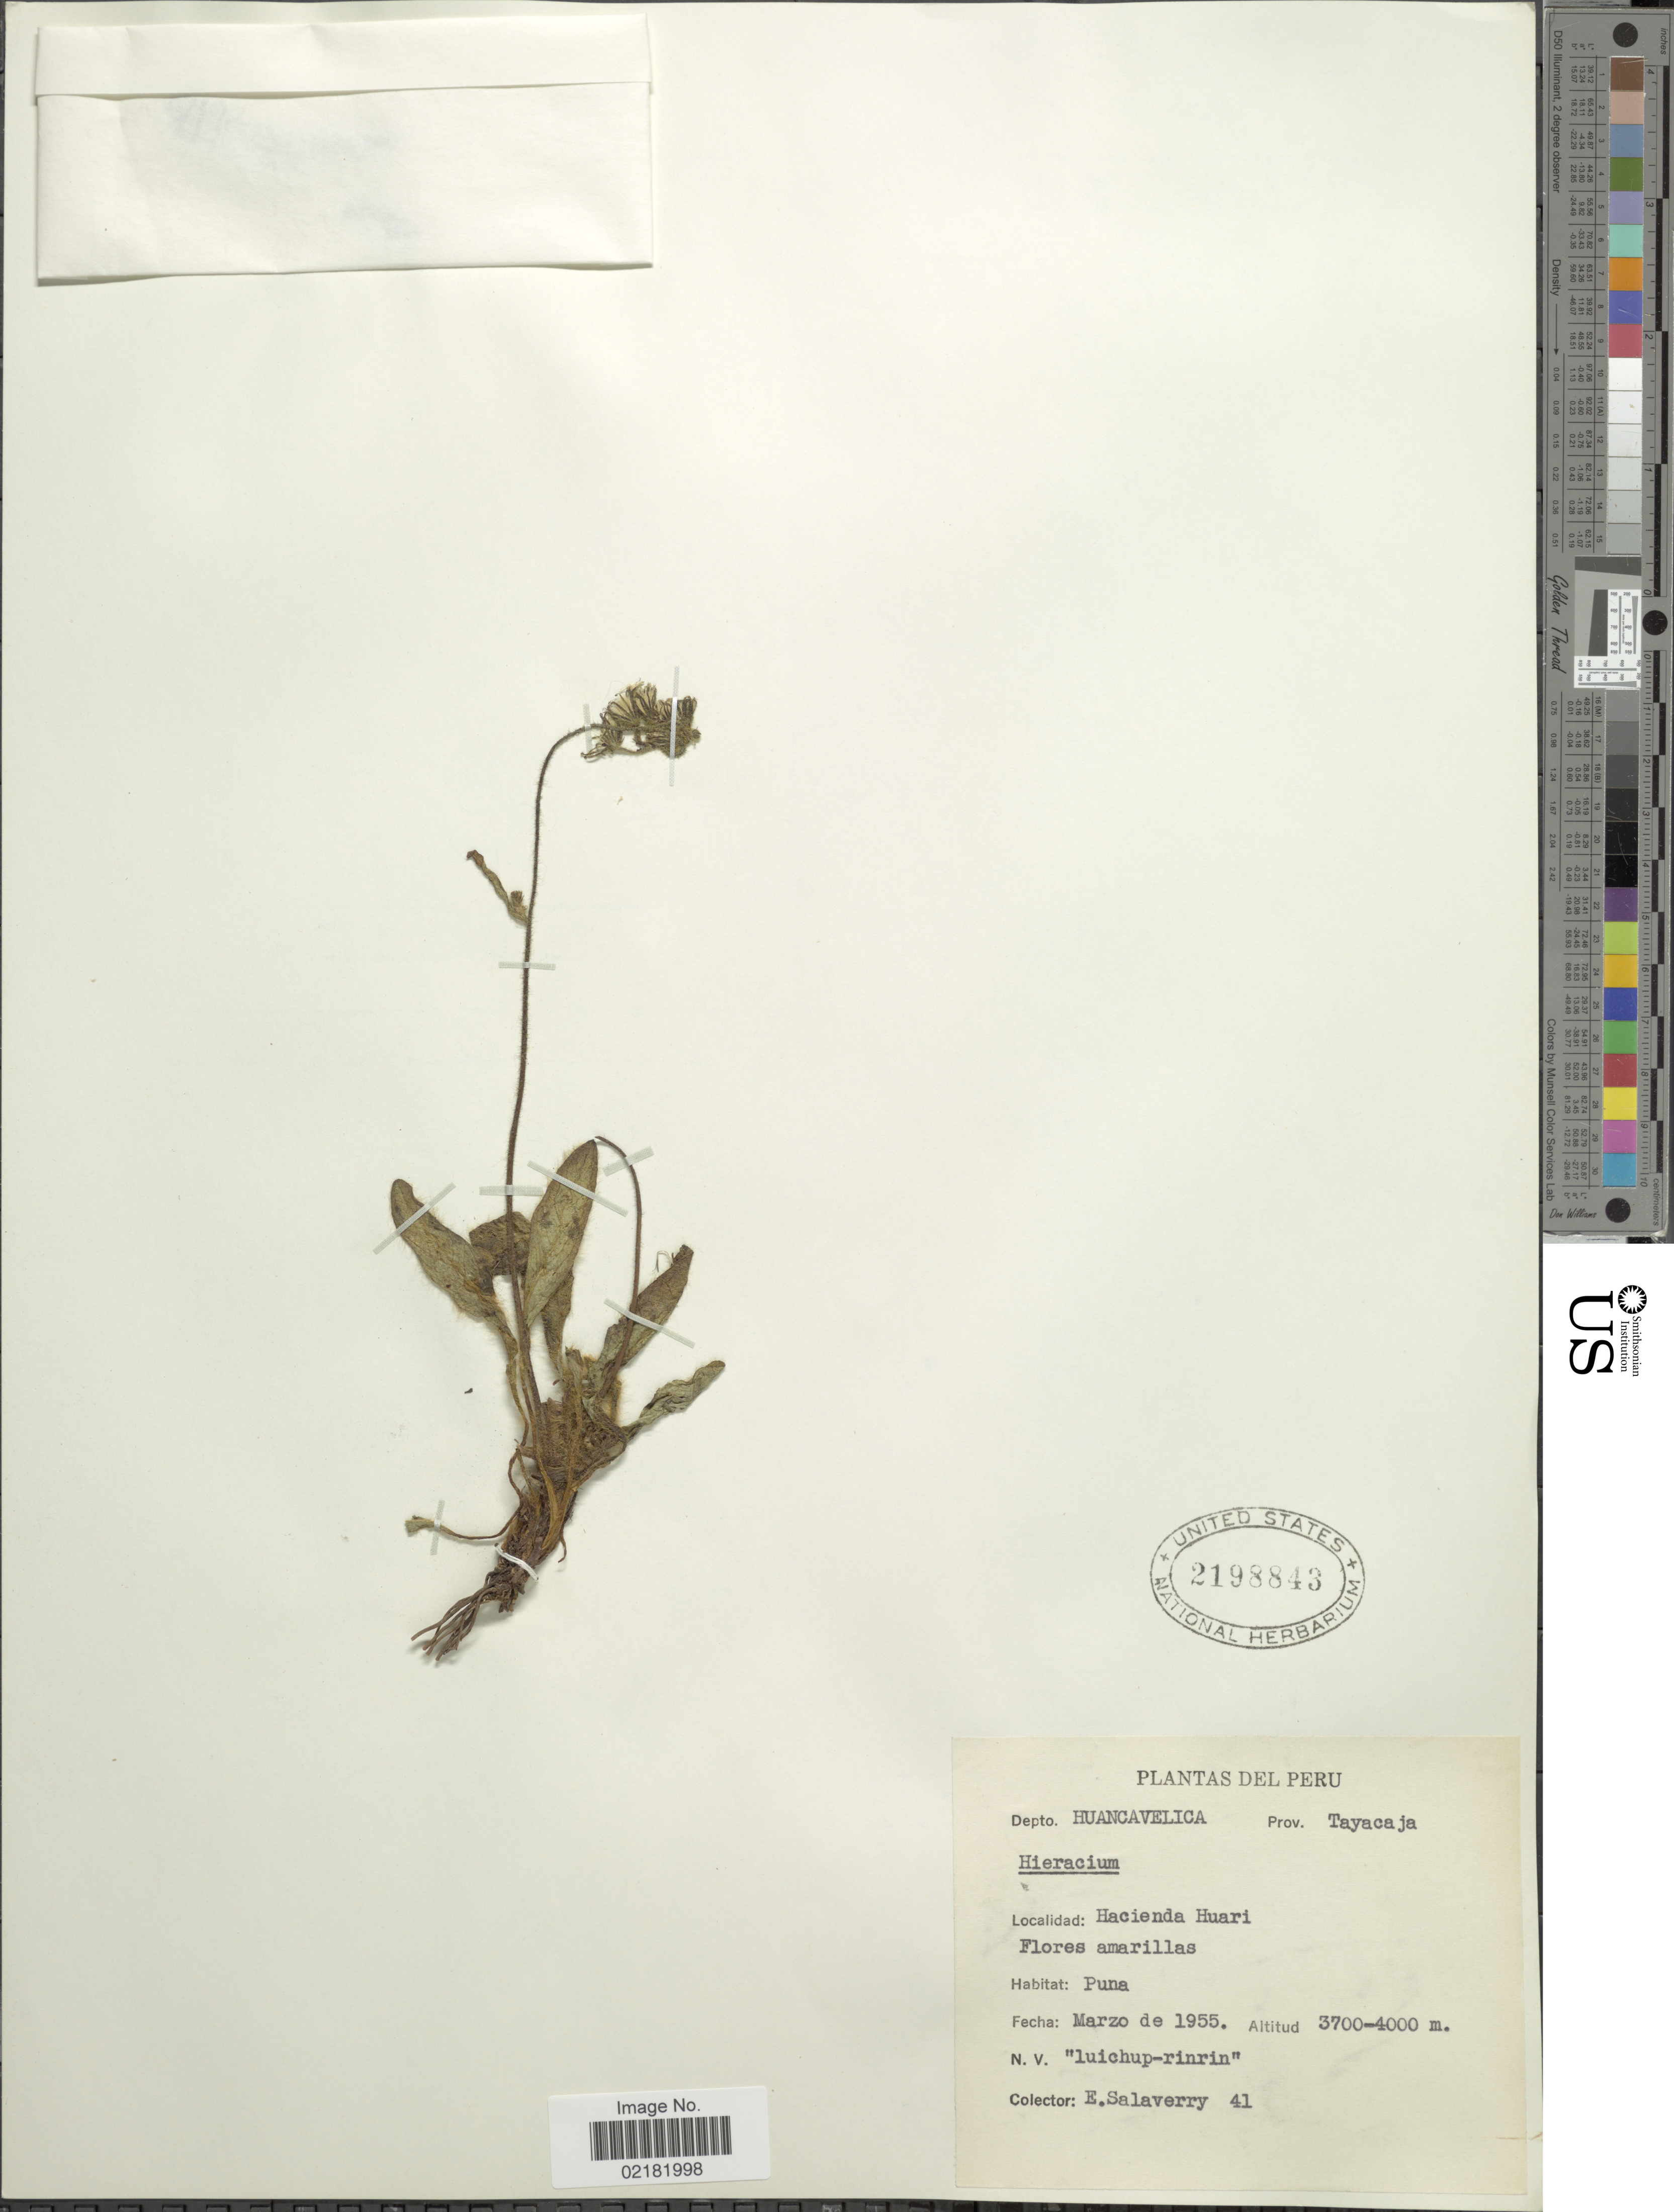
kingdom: Plantae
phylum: Tracheophyta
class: Magnoliopsida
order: Asterales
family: Asteraceae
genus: Hieracium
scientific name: Hieracium repandulare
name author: Druce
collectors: E. Salaverry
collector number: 41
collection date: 1955-03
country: Peru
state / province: Huancavelica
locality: Prov. Tayacaja, Hacienda Huari, Puna.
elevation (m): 3700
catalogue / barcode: US 2198843